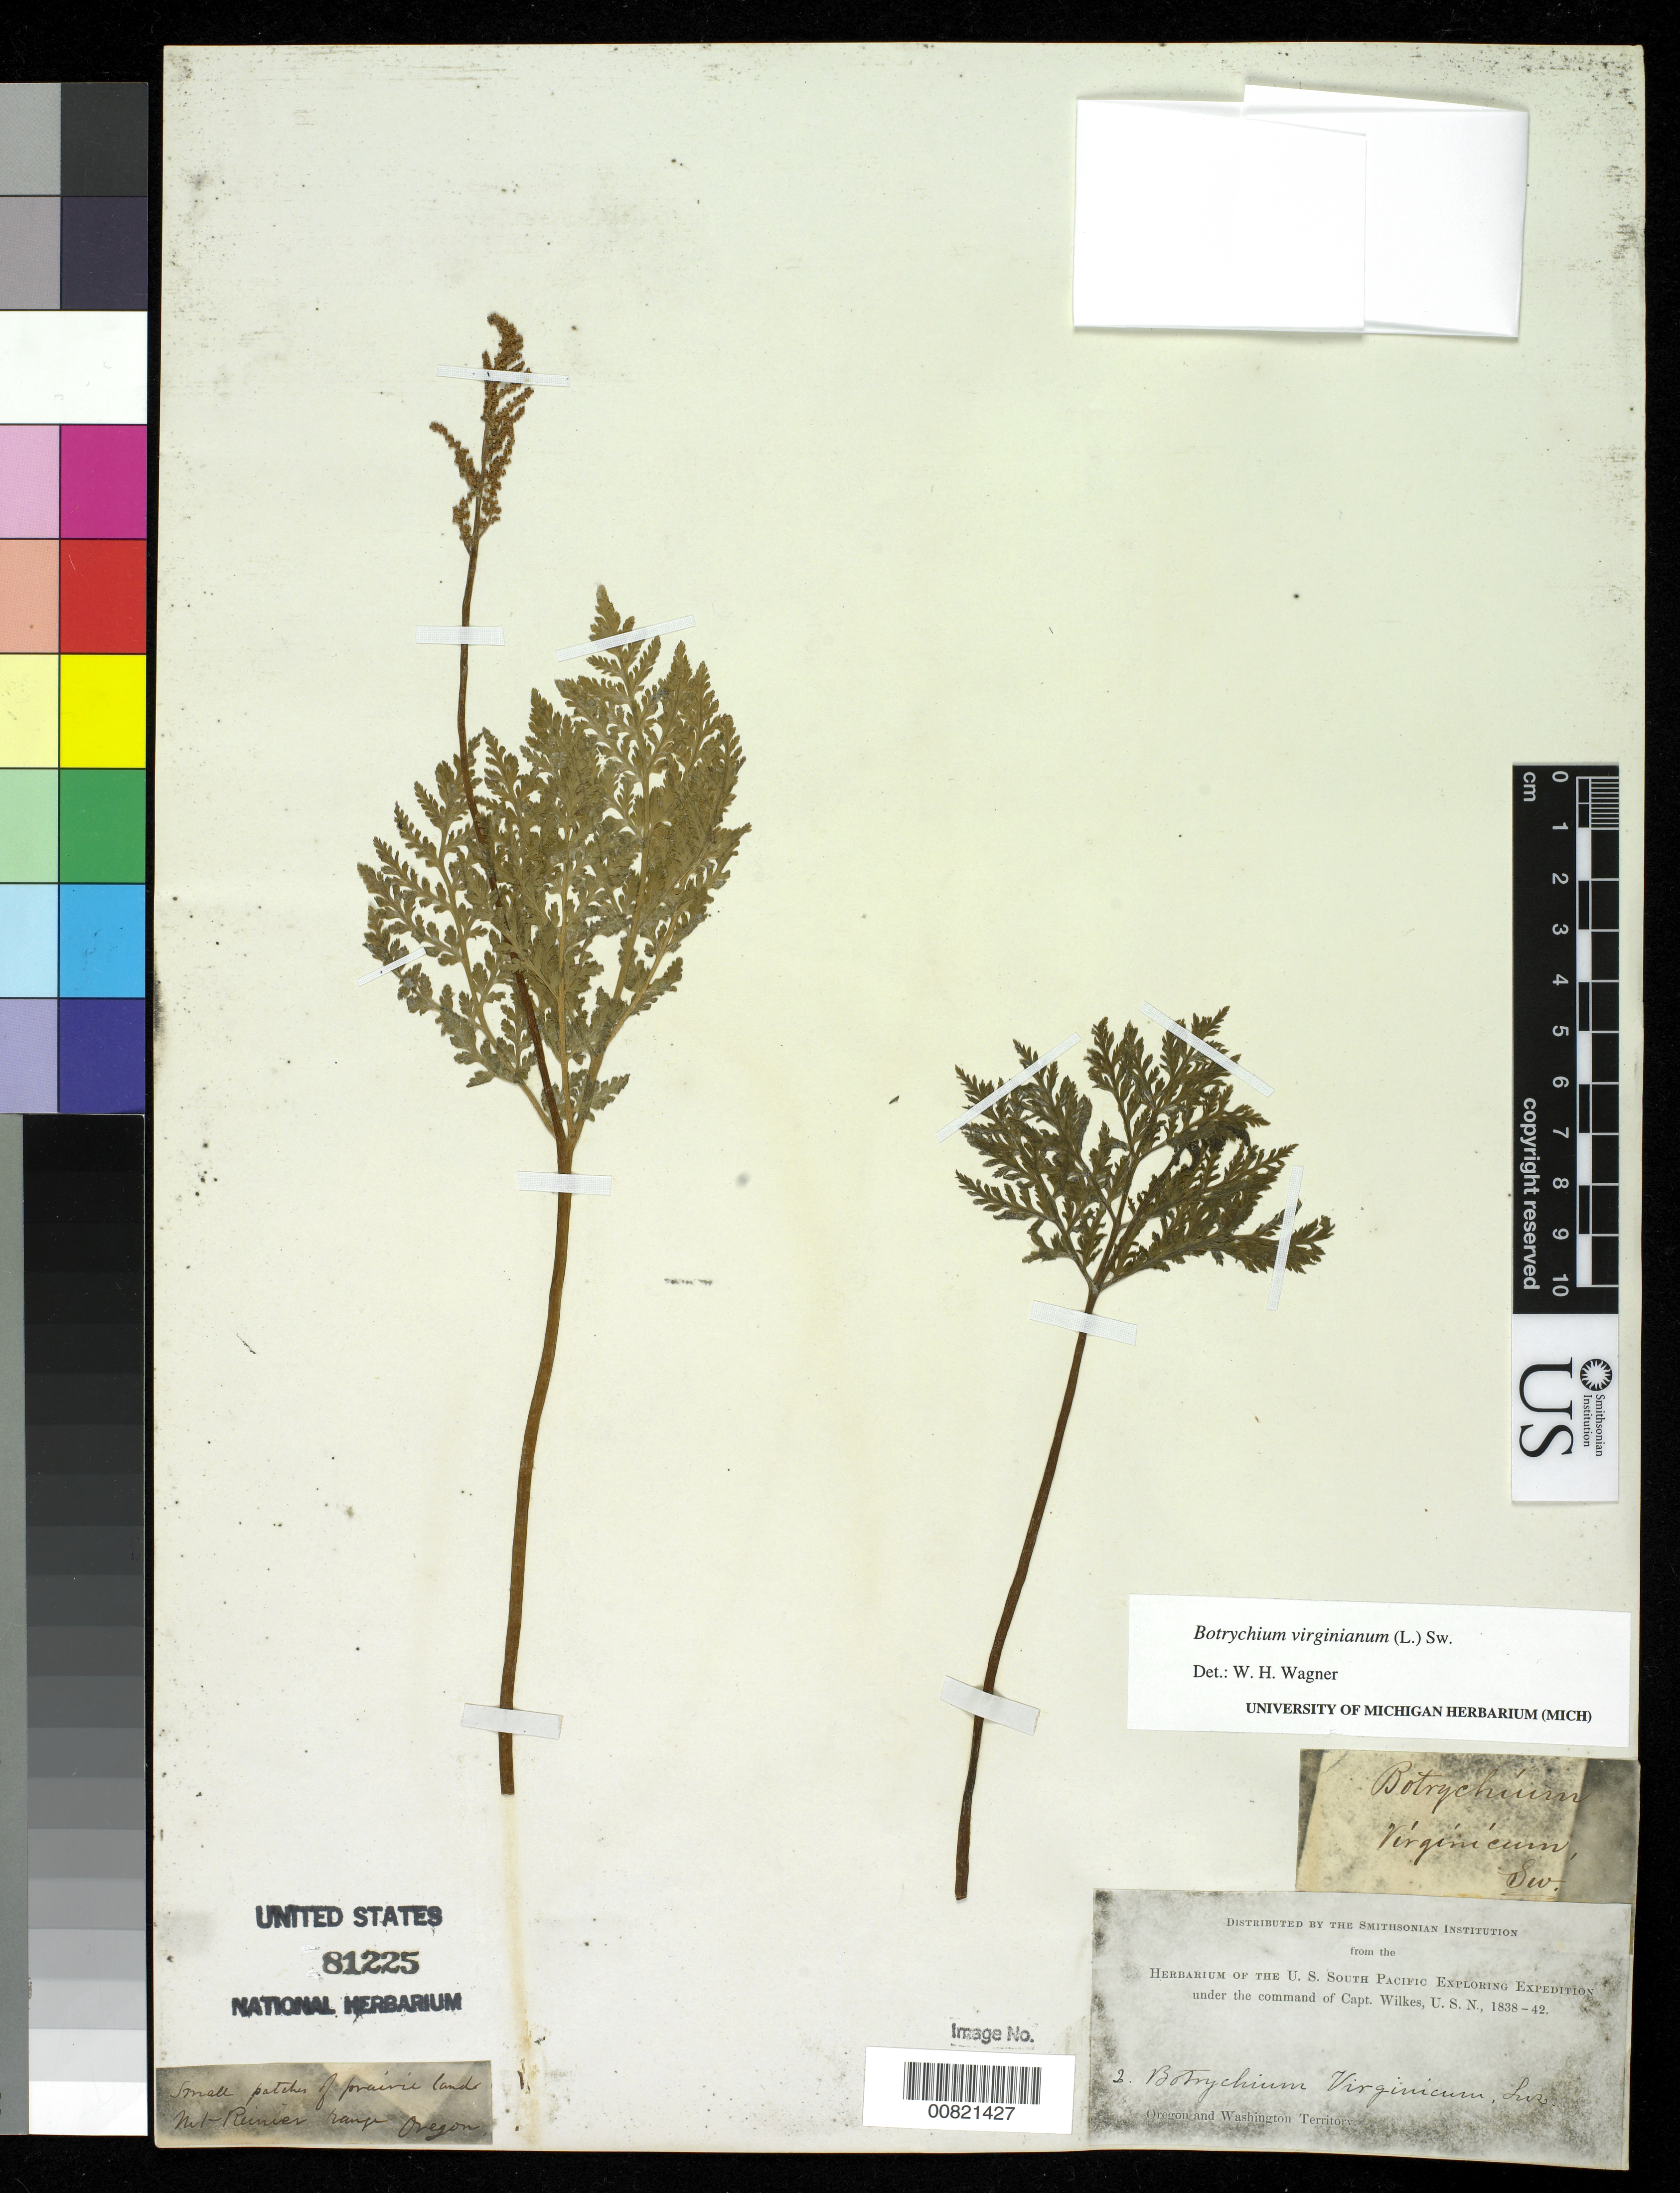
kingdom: Plantae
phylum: Tracheophyta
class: Polypodiopsida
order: Ophioglossales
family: Ophioglossaceae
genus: Botrychium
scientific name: Botrychium virginianum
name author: (L.) Sw.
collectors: Wilkes Explor. Exped.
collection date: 1838/1842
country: United States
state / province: Oregon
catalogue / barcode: US 81225